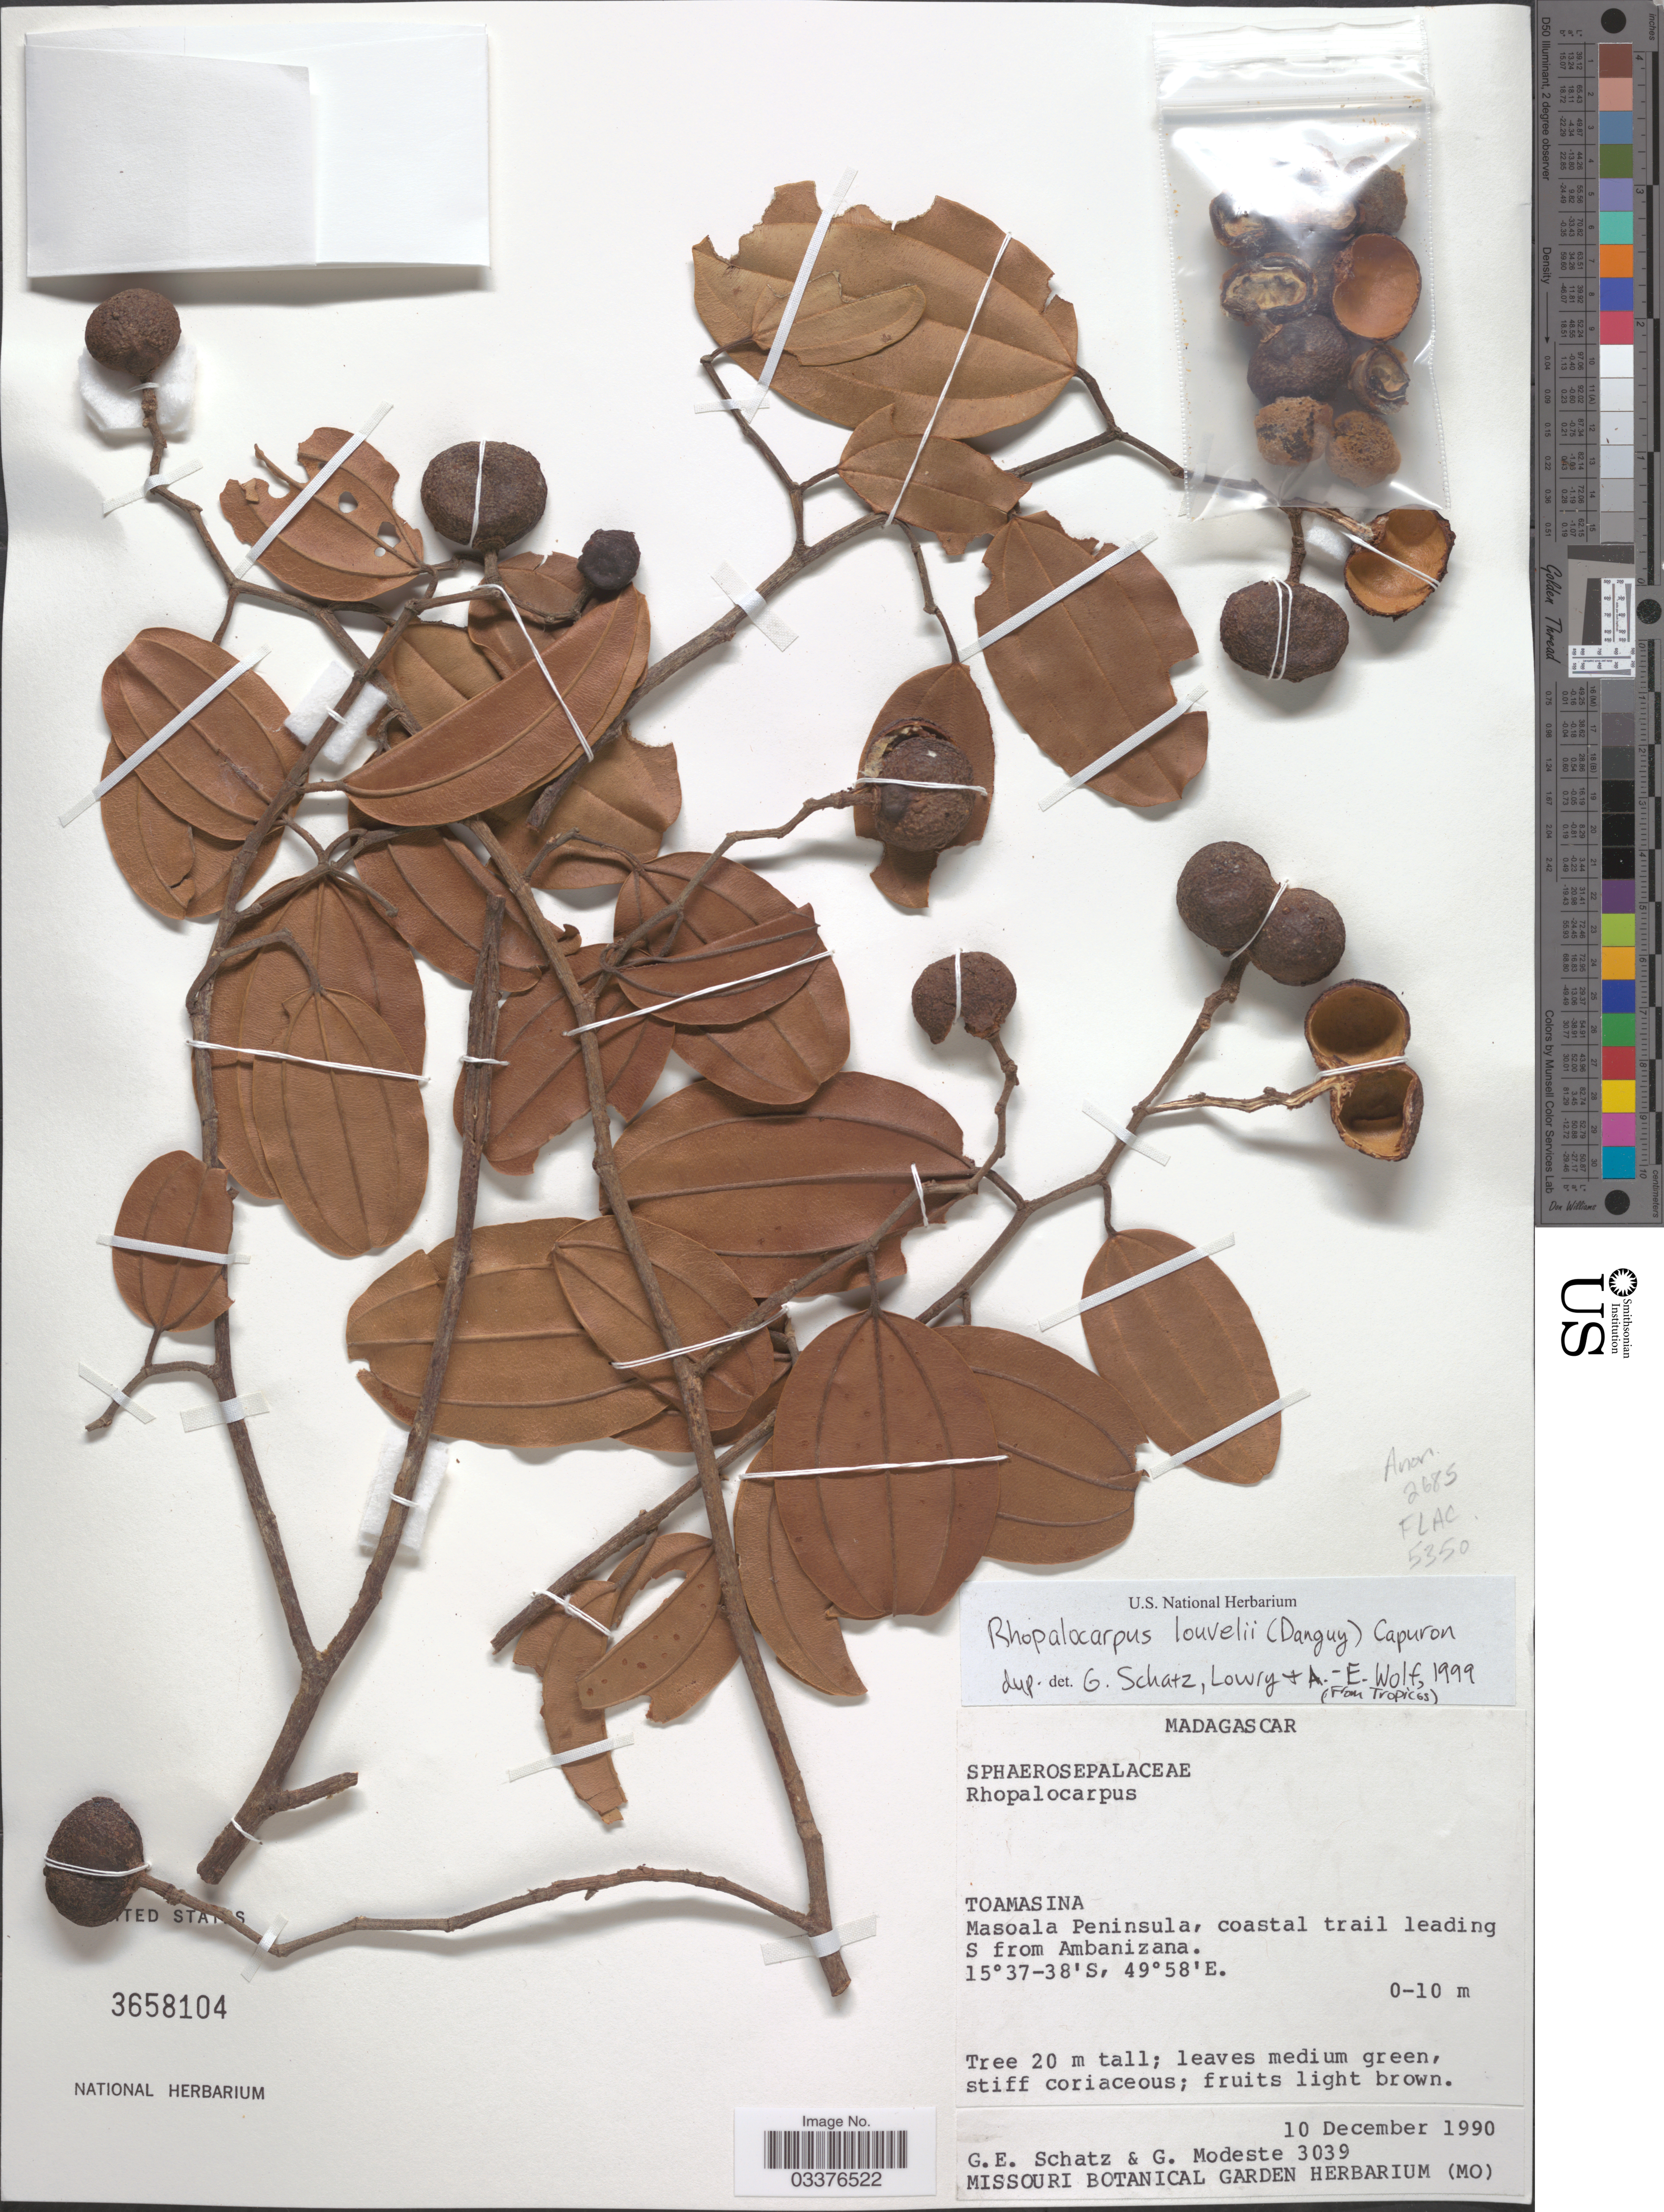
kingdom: Plantae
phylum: Tracheophyta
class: Magnoliopsida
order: Malvales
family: Sphaerosepalaceae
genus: Rhopalocarpus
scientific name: Rhopalocarpus louvelii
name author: (Danguy) Capuron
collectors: G. Schatz & G. Modeste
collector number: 3039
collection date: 1990-12-10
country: Madagascar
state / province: Analanjirofo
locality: Masoala Peninsula, coastal trail leading S from Ambanizana.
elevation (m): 0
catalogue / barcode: US 3658104